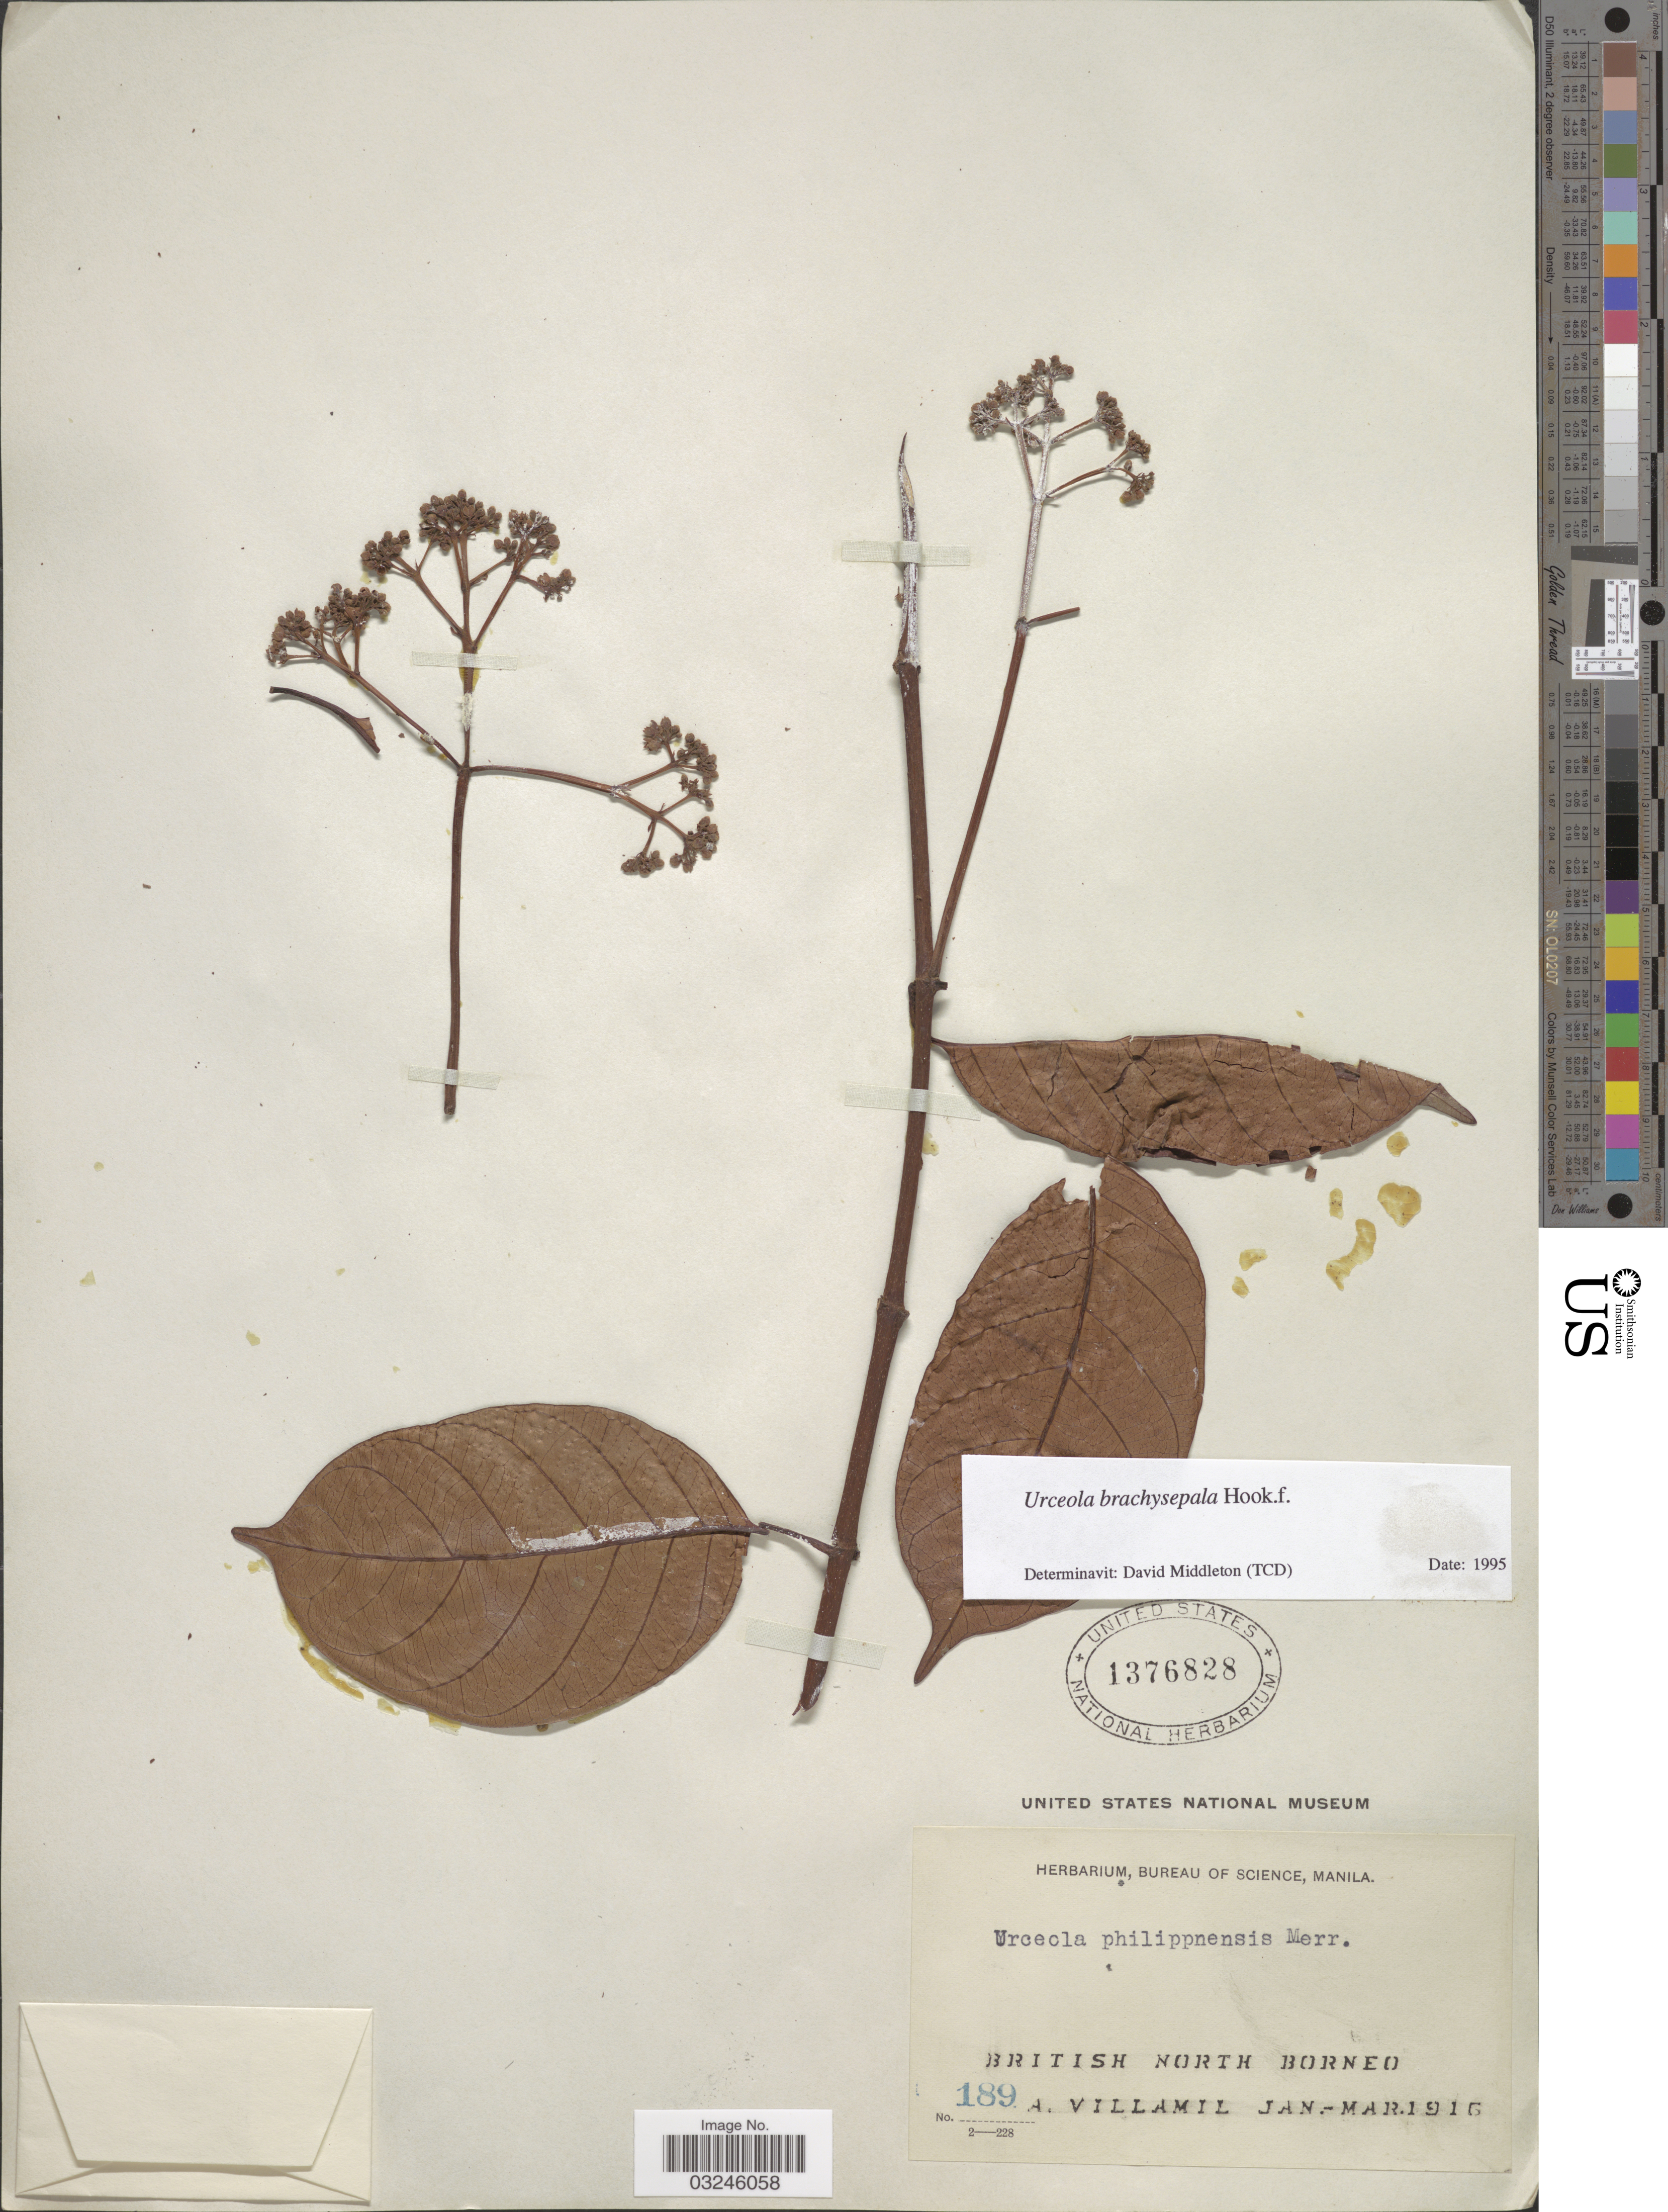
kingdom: Plantae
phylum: Tracheophyta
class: Magnoliopsida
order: Gentianales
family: Apocynaceae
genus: Urceola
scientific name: Urceola brachysepala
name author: Hook. f.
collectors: A. Villamil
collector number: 189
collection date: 1916-01/1916-03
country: Malaysia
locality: British North Borneo.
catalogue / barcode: US 1376828